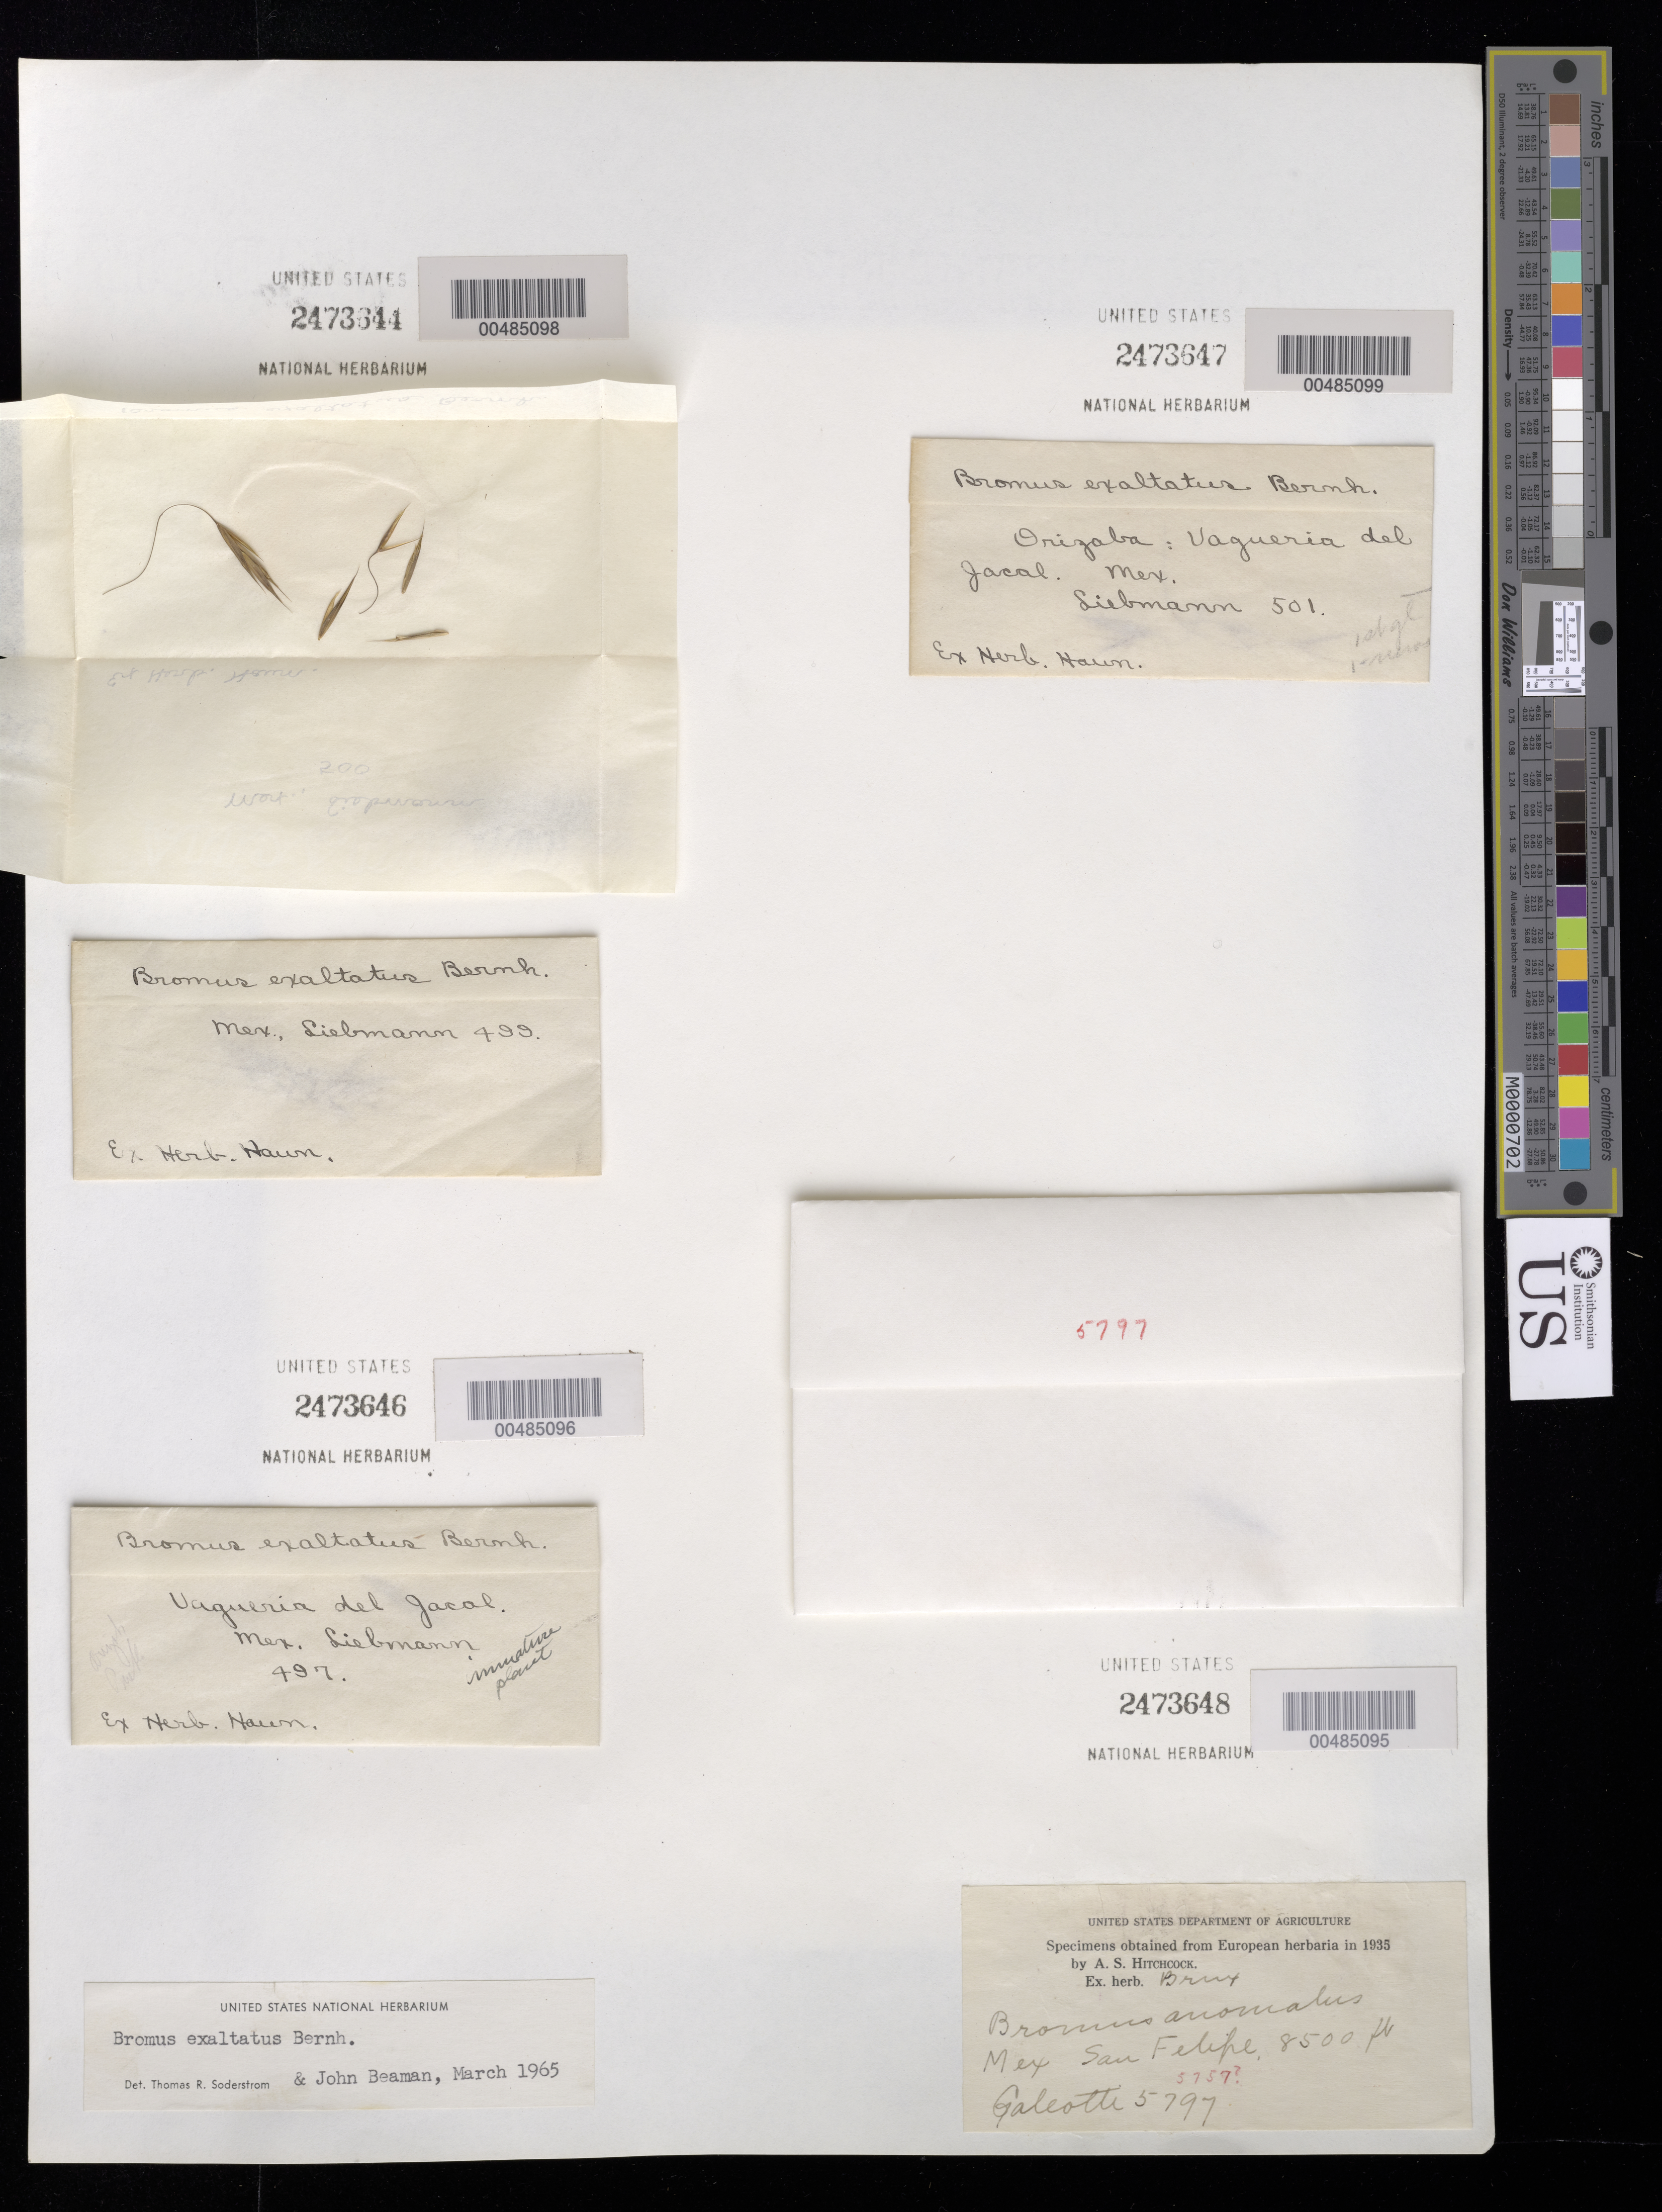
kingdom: Plantae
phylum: Tracheophyta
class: Liliopsida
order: Poales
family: Poaceae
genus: Bromus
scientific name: Bromus exaltatus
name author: Bernhardi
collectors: F. M. Liebmann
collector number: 500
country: Mexico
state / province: Jalisco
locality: San Ramon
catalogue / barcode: US 2473644